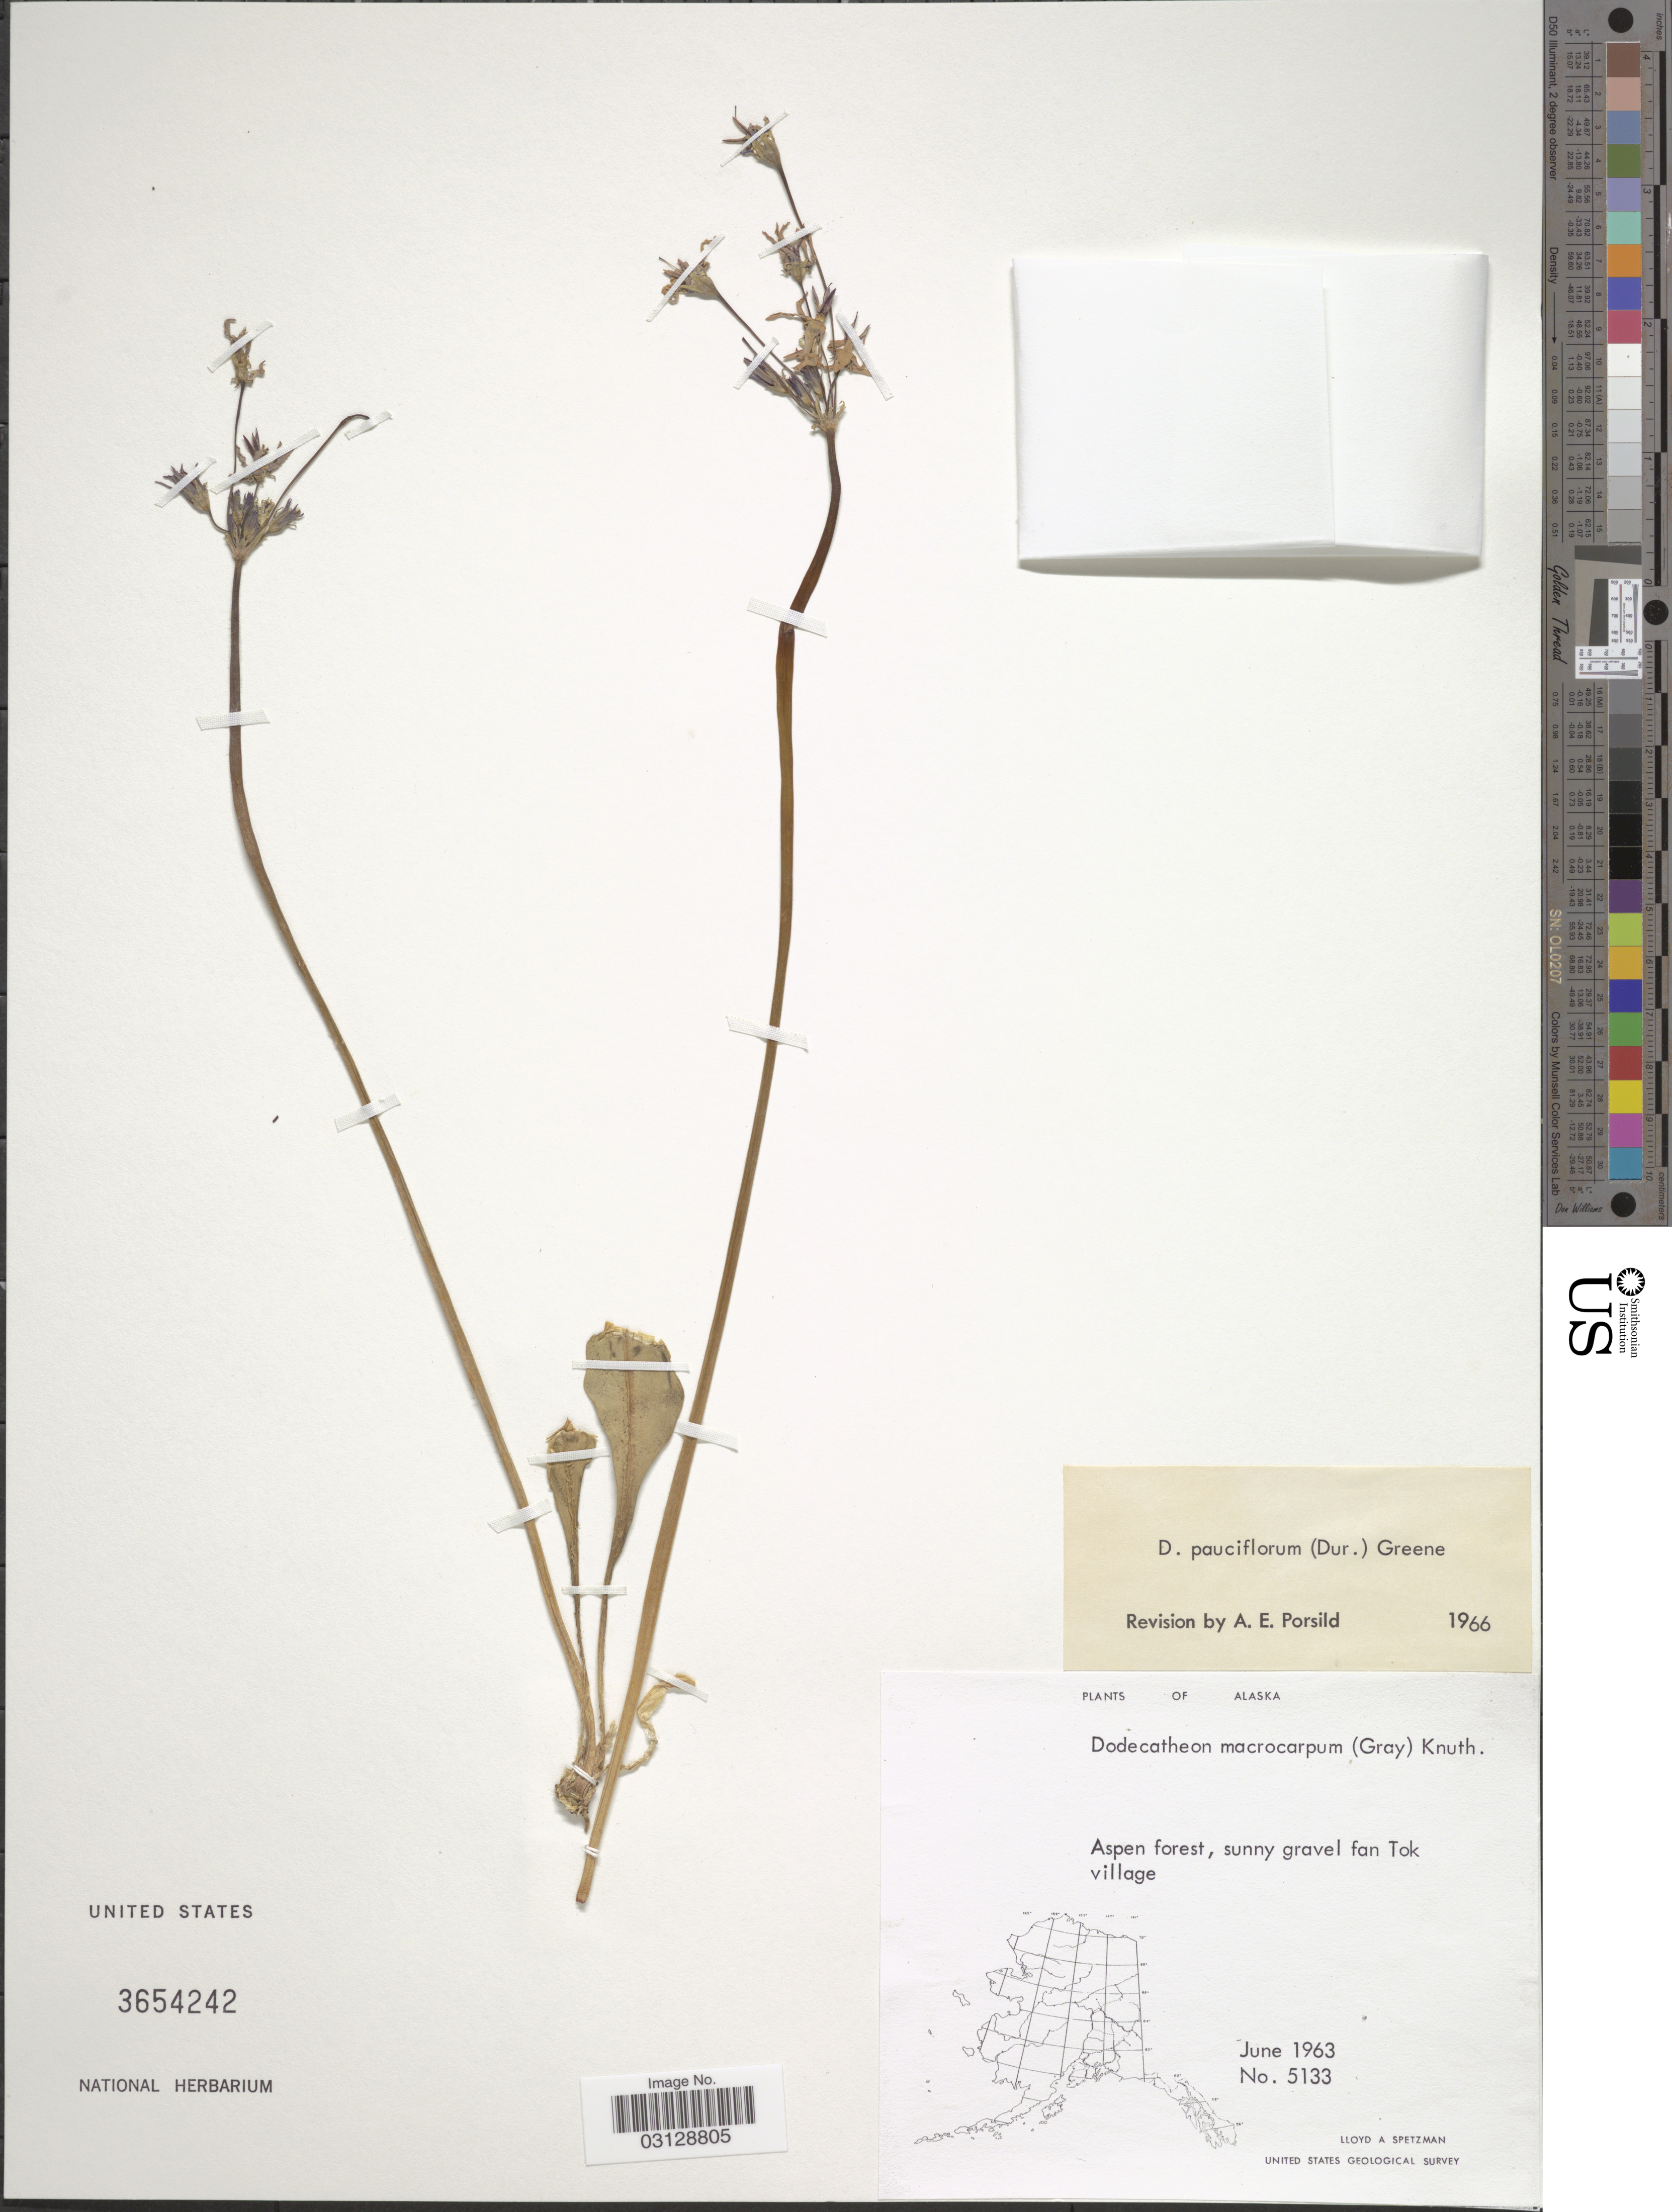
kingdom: Plantae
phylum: Tracheophyta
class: Magnoliopsida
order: Ericales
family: Primulaceae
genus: Dodecatheon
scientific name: Dodecatheon pauciflorum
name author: (Durand) Greene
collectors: L. Spetzman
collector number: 5133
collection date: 1963-06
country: United States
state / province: Alaska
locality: Aspen forest, sunny gravel fan Tok village.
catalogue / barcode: US 3654242